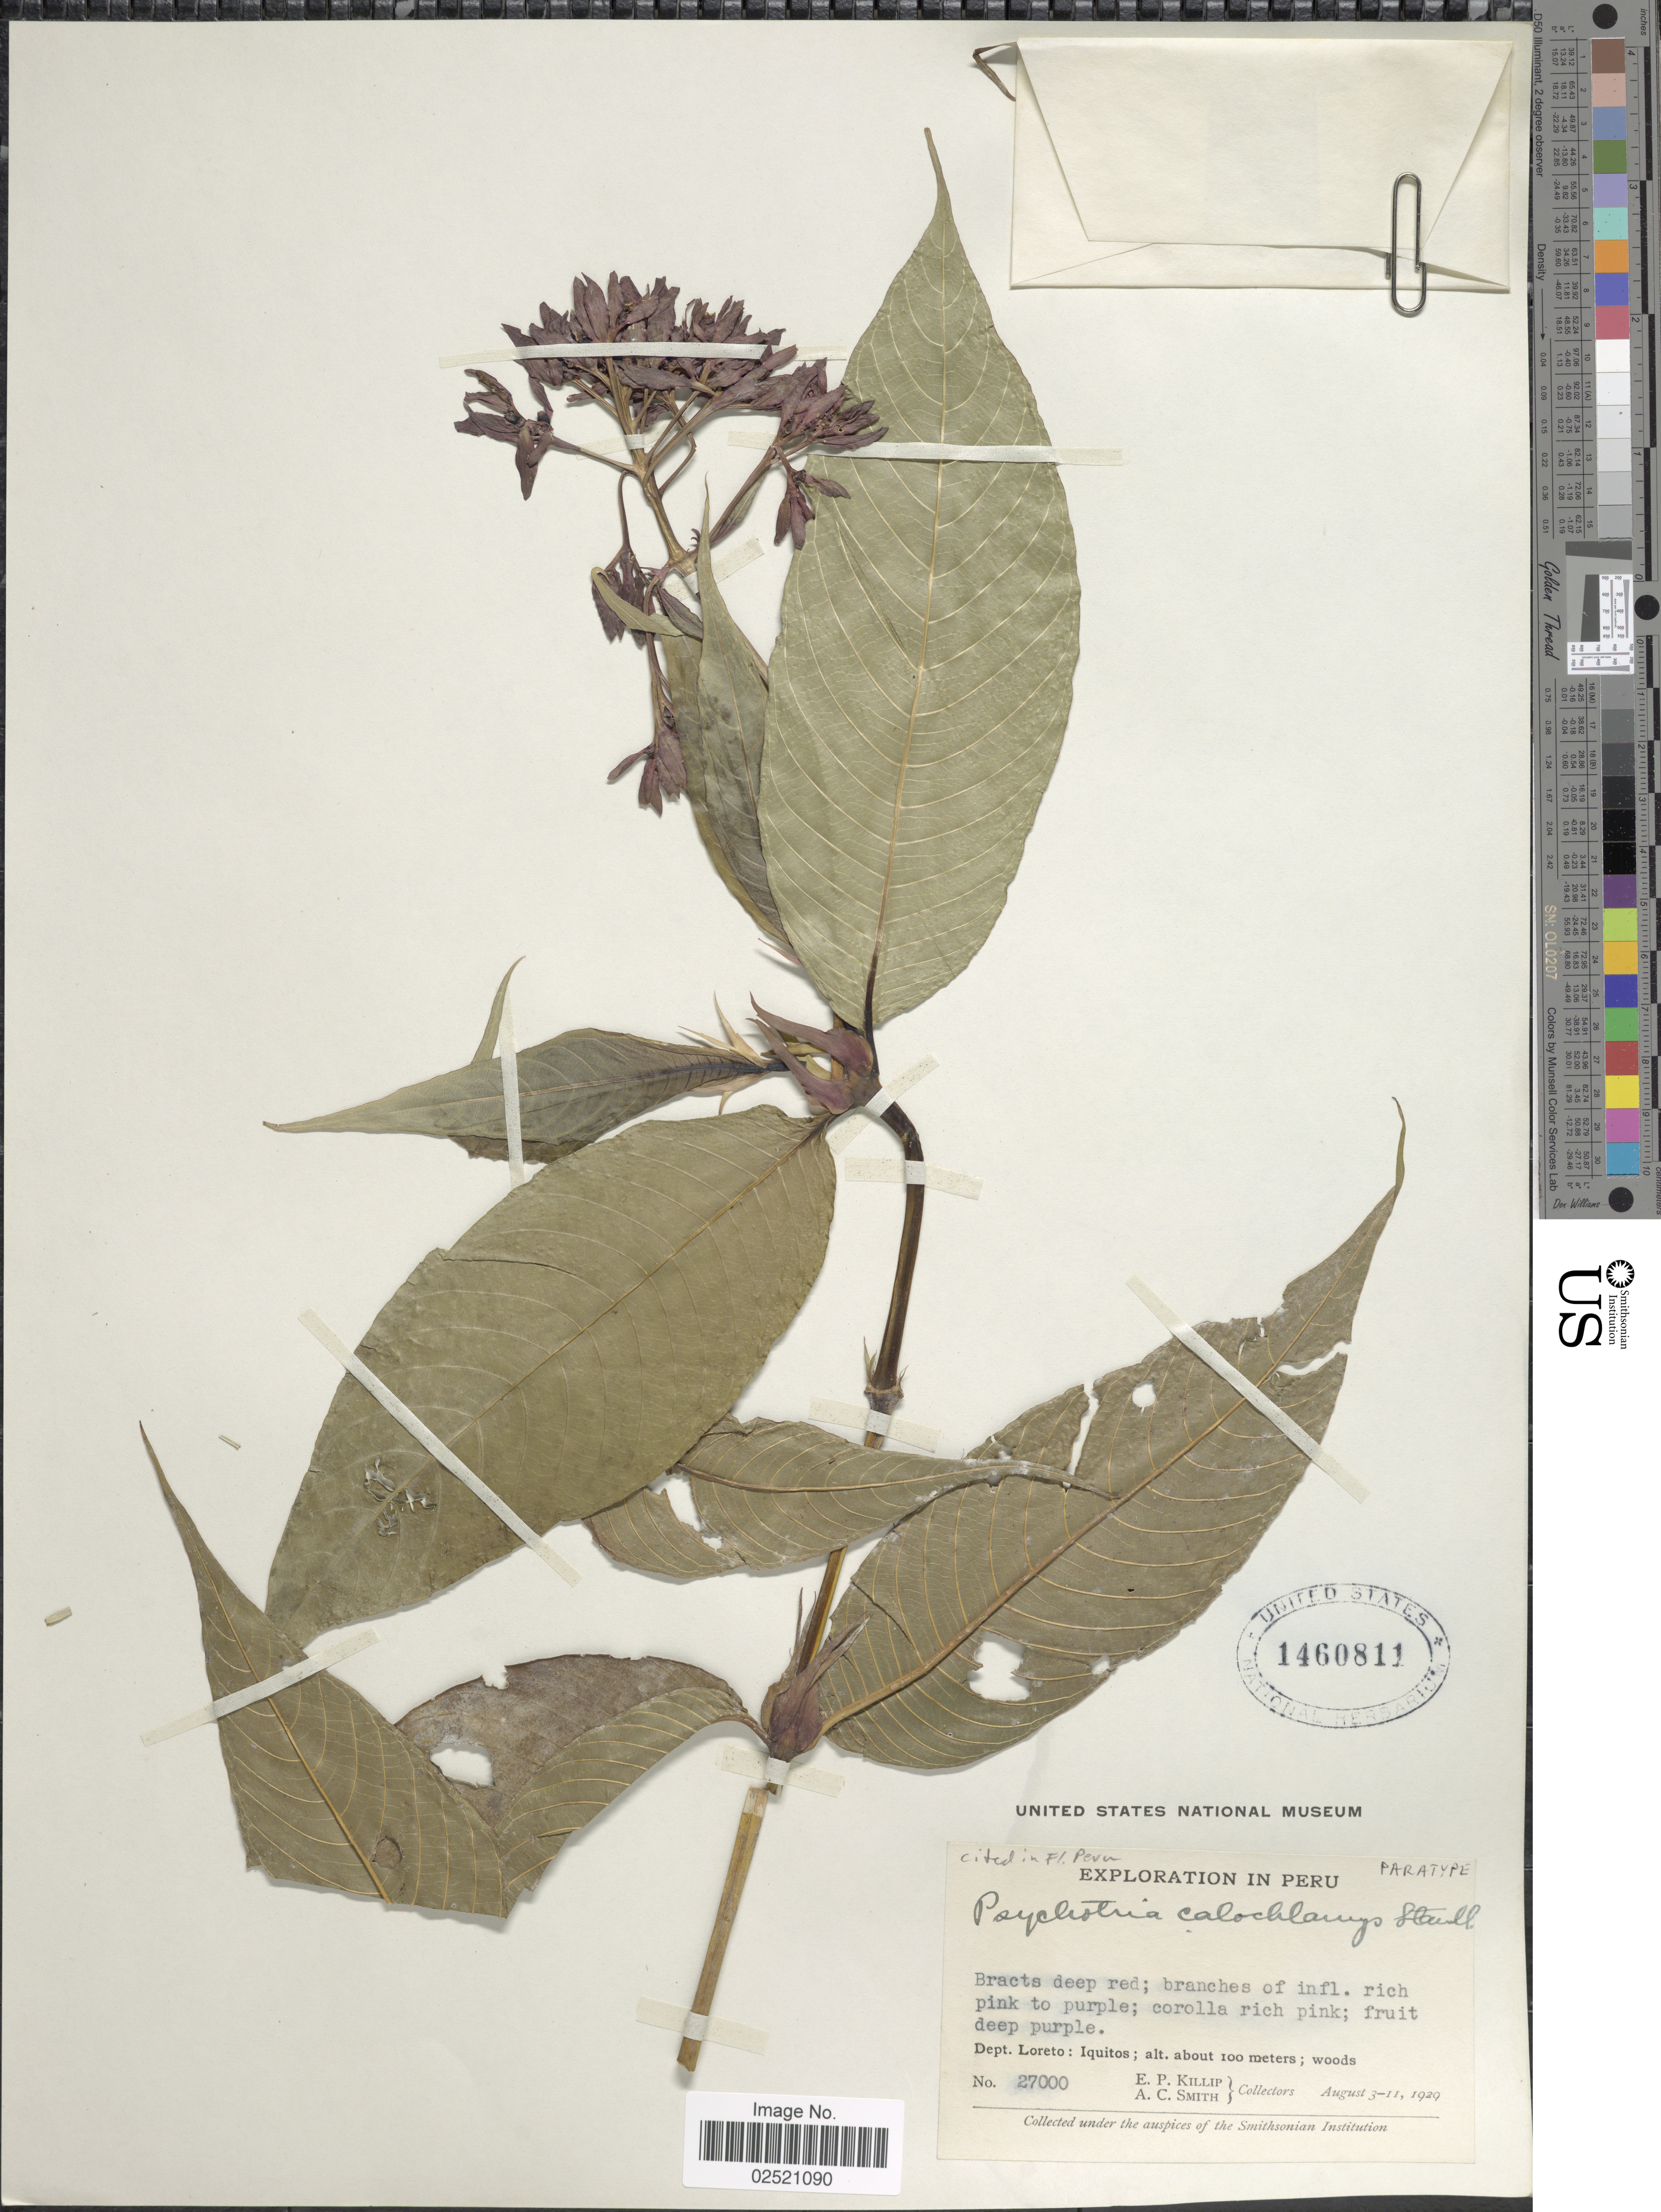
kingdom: Plantae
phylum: Tracheophyta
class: Magnoliopsida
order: Gentianales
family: Rubiaceae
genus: Psychotria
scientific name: Psychotria calochlamys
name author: Standl.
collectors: E. P. Killip & A. C. Smith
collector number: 27000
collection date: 1929-08-03/1929-08-11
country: Peru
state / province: Loreto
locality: Iquitos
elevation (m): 100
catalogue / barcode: US 1460811